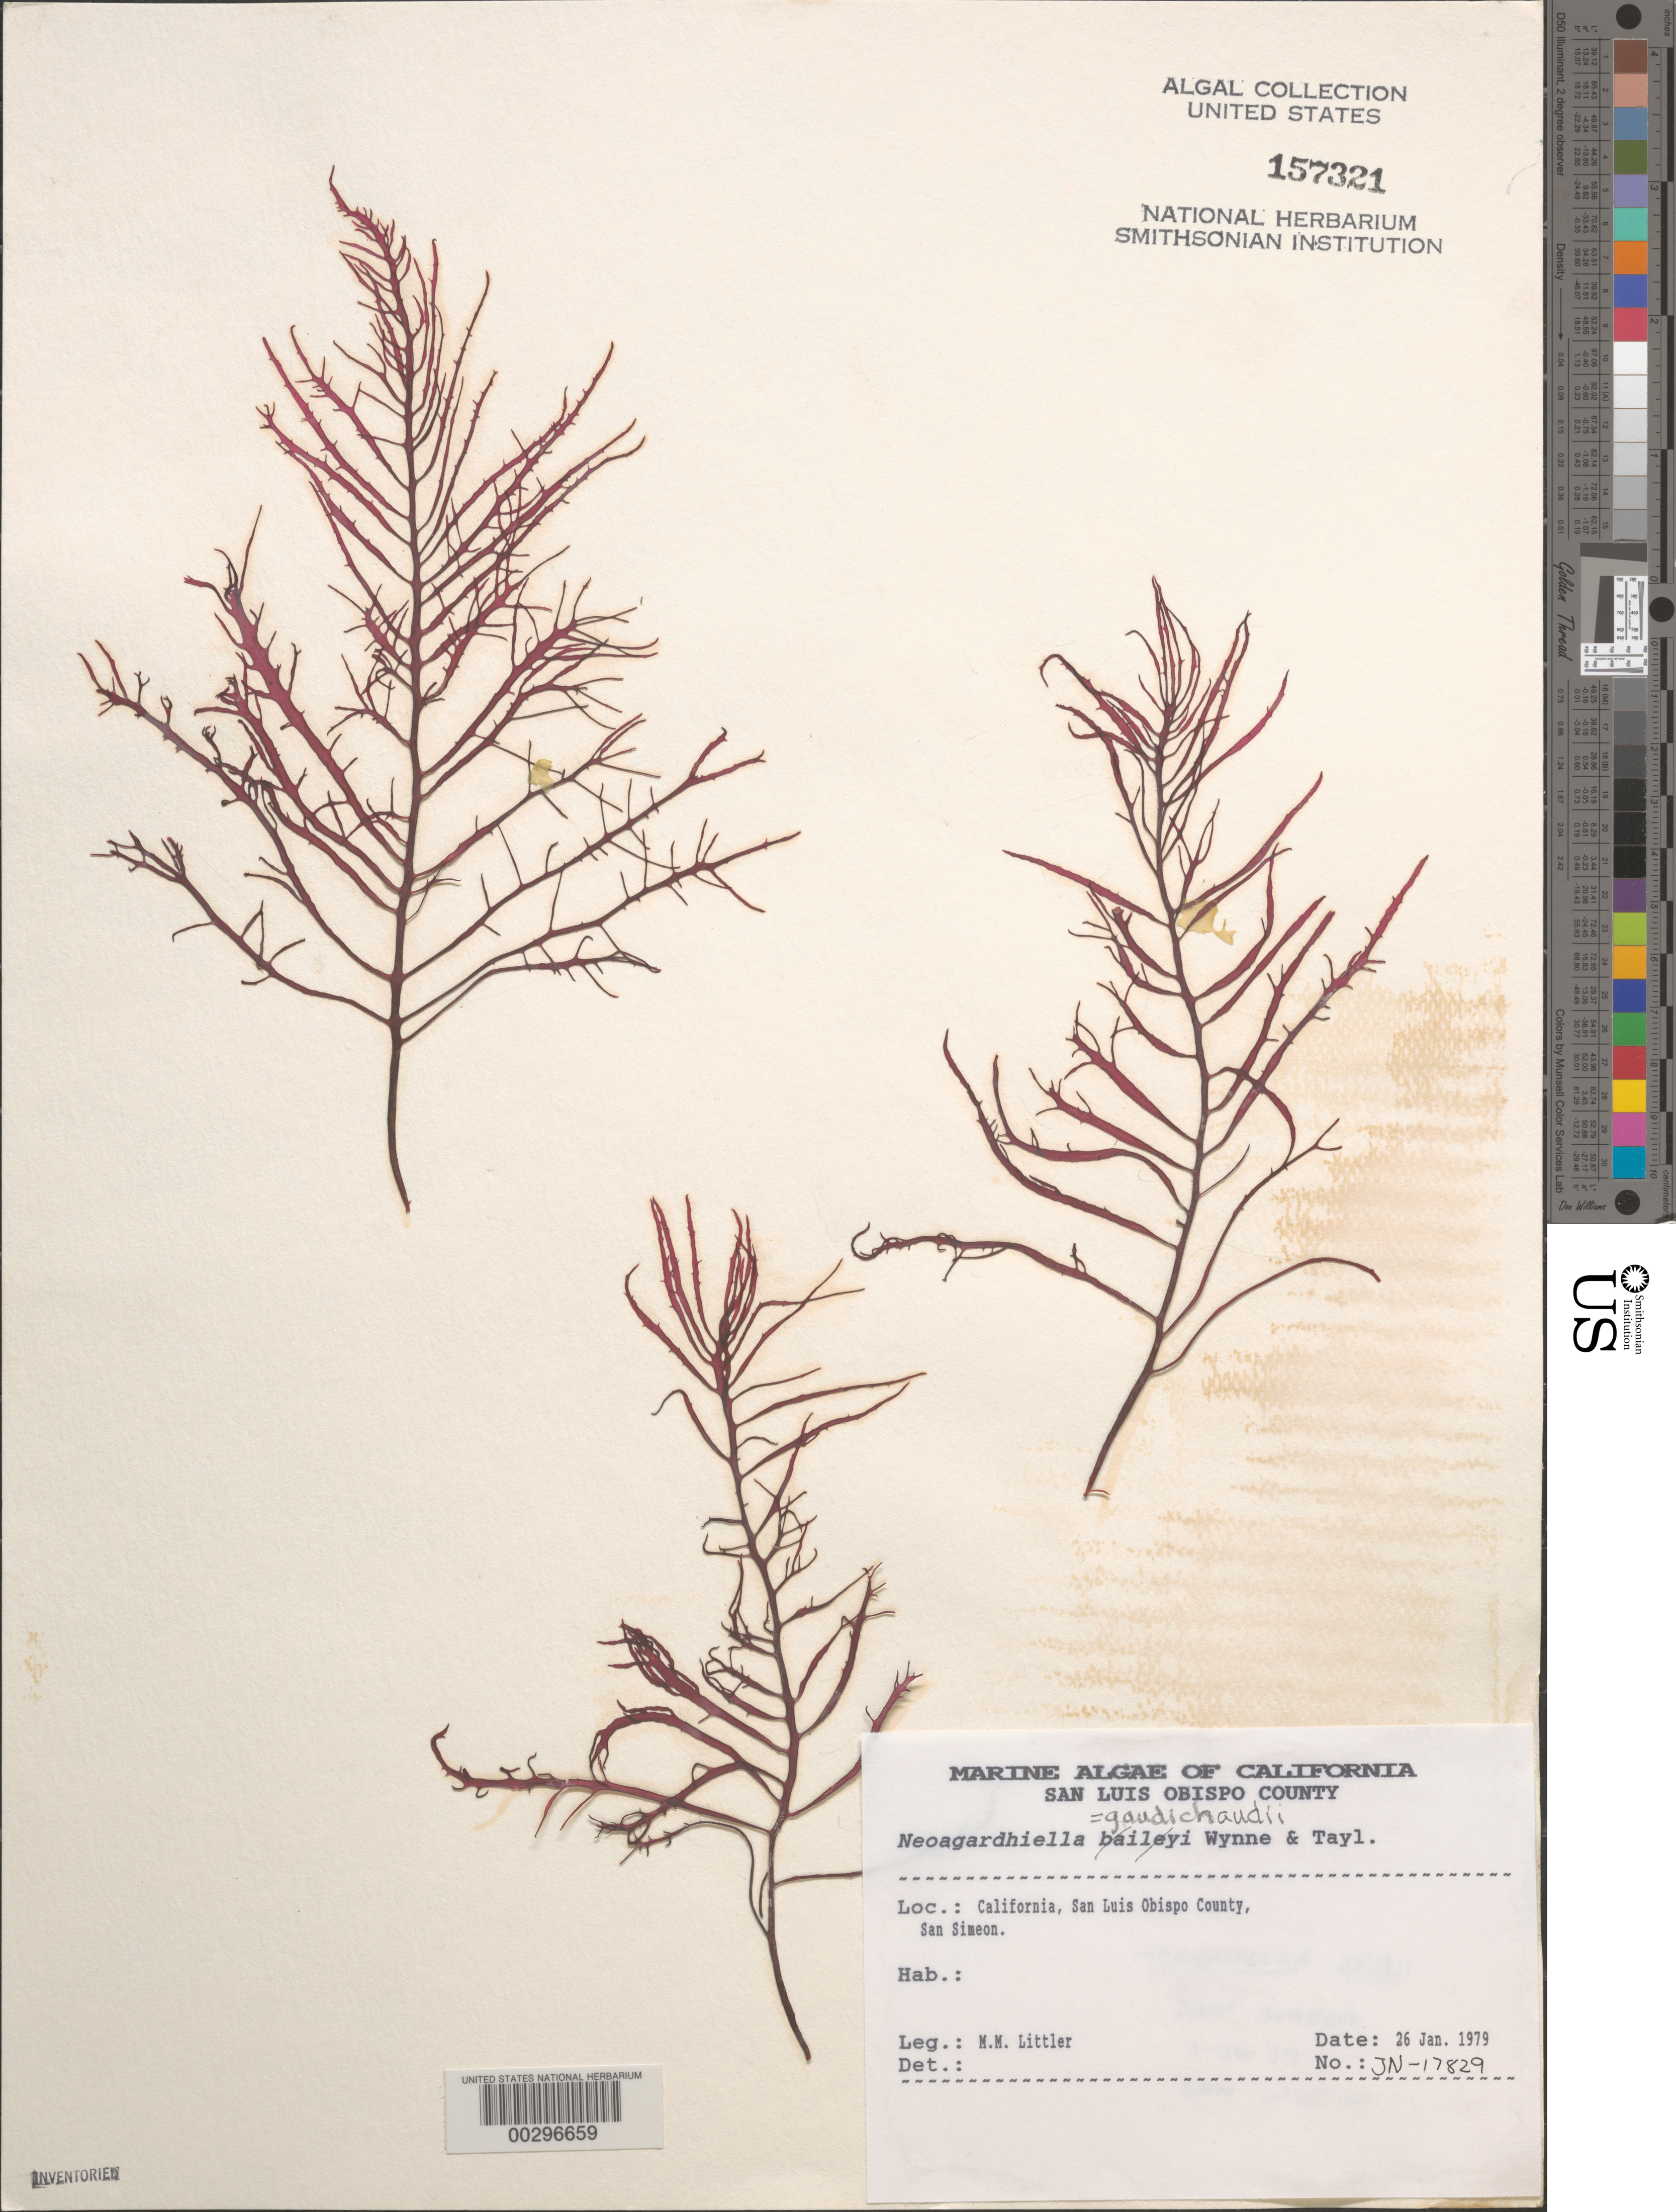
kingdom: Plantae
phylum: Rhodophyta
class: Florideophyceae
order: Gigartinales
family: Solieriaceae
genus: Sarcodiotheca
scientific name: Sarcodiotheca gaudichaudii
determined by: Algae name updating Project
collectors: M. M. Littler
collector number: Jn-17829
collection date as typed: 26 Jan 1979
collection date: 1979-01-26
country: United States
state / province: California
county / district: San Luis Obispo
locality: San Simeon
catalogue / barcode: US 157321